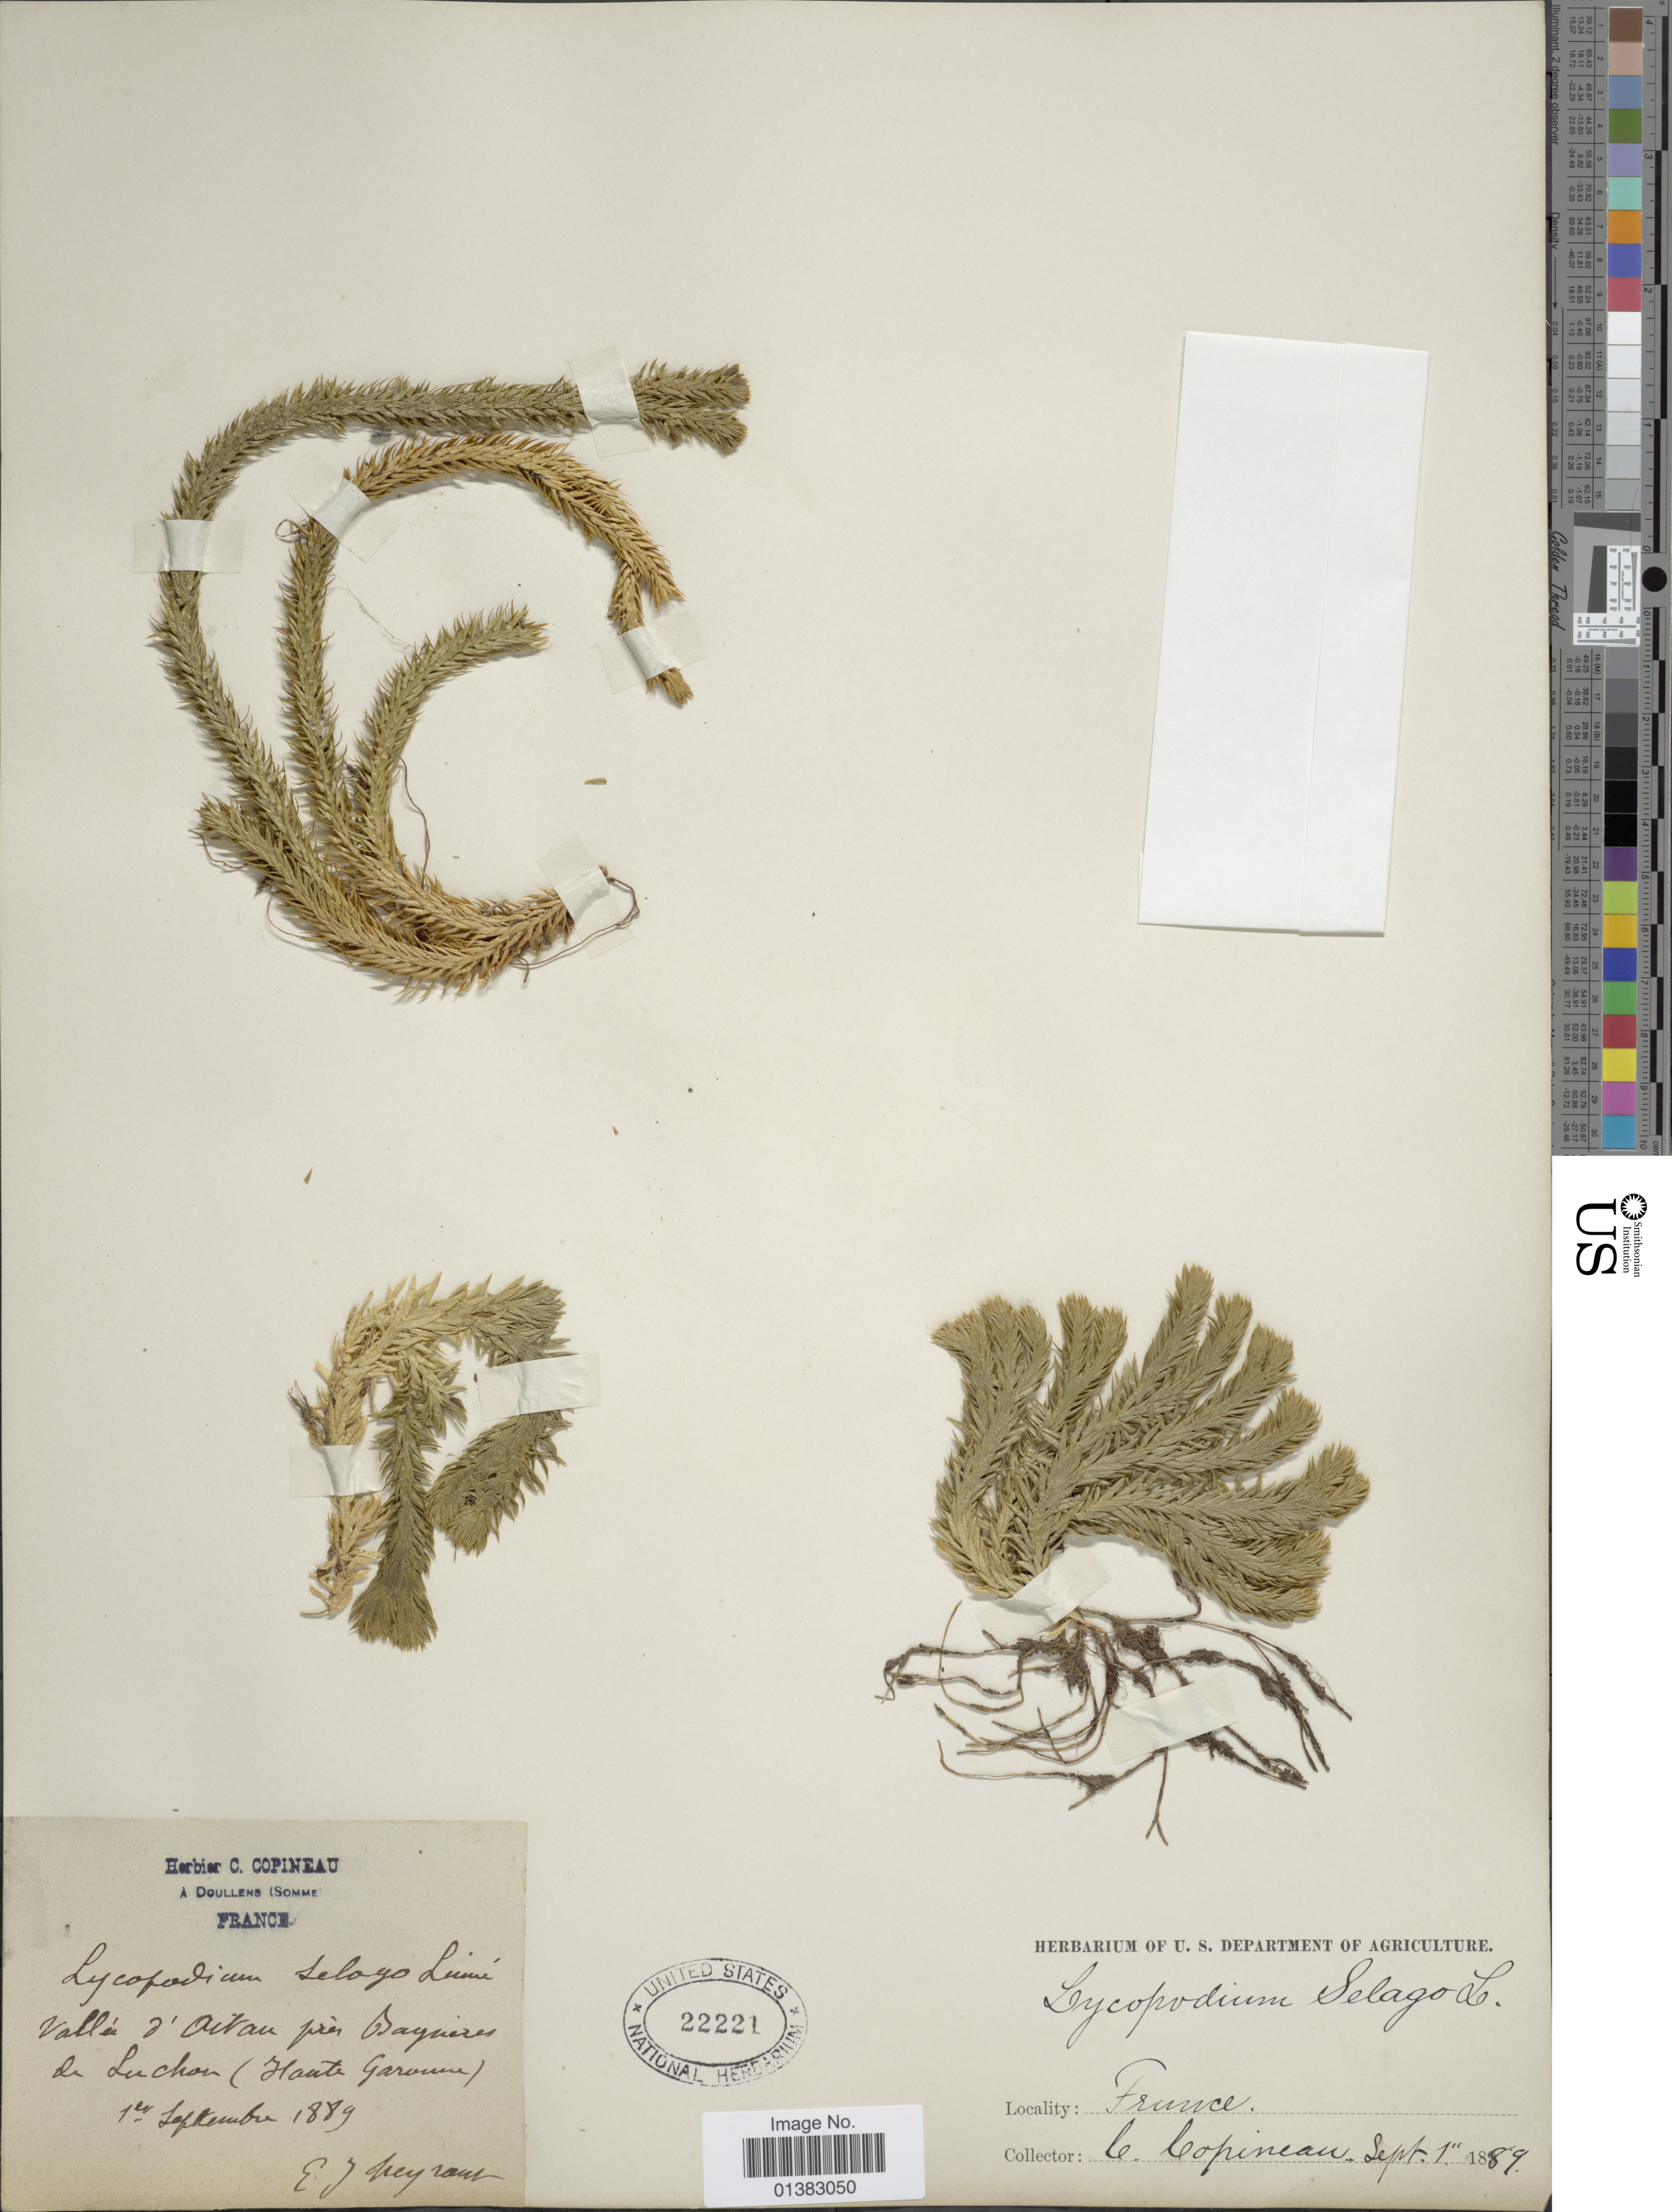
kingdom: Plantae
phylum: Tracheophyta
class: Lycopodiopsida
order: Lycopodiales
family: Lycopodiaceae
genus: Huperzia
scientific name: Huperzia selago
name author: (L.) Bernh. ex Schrank & Mart.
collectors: C. Copineau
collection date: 1889-09-01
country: France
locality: Vallée d' Aitau prés Baguires de Luchon (Haute Garonne)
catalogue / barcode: US 22221